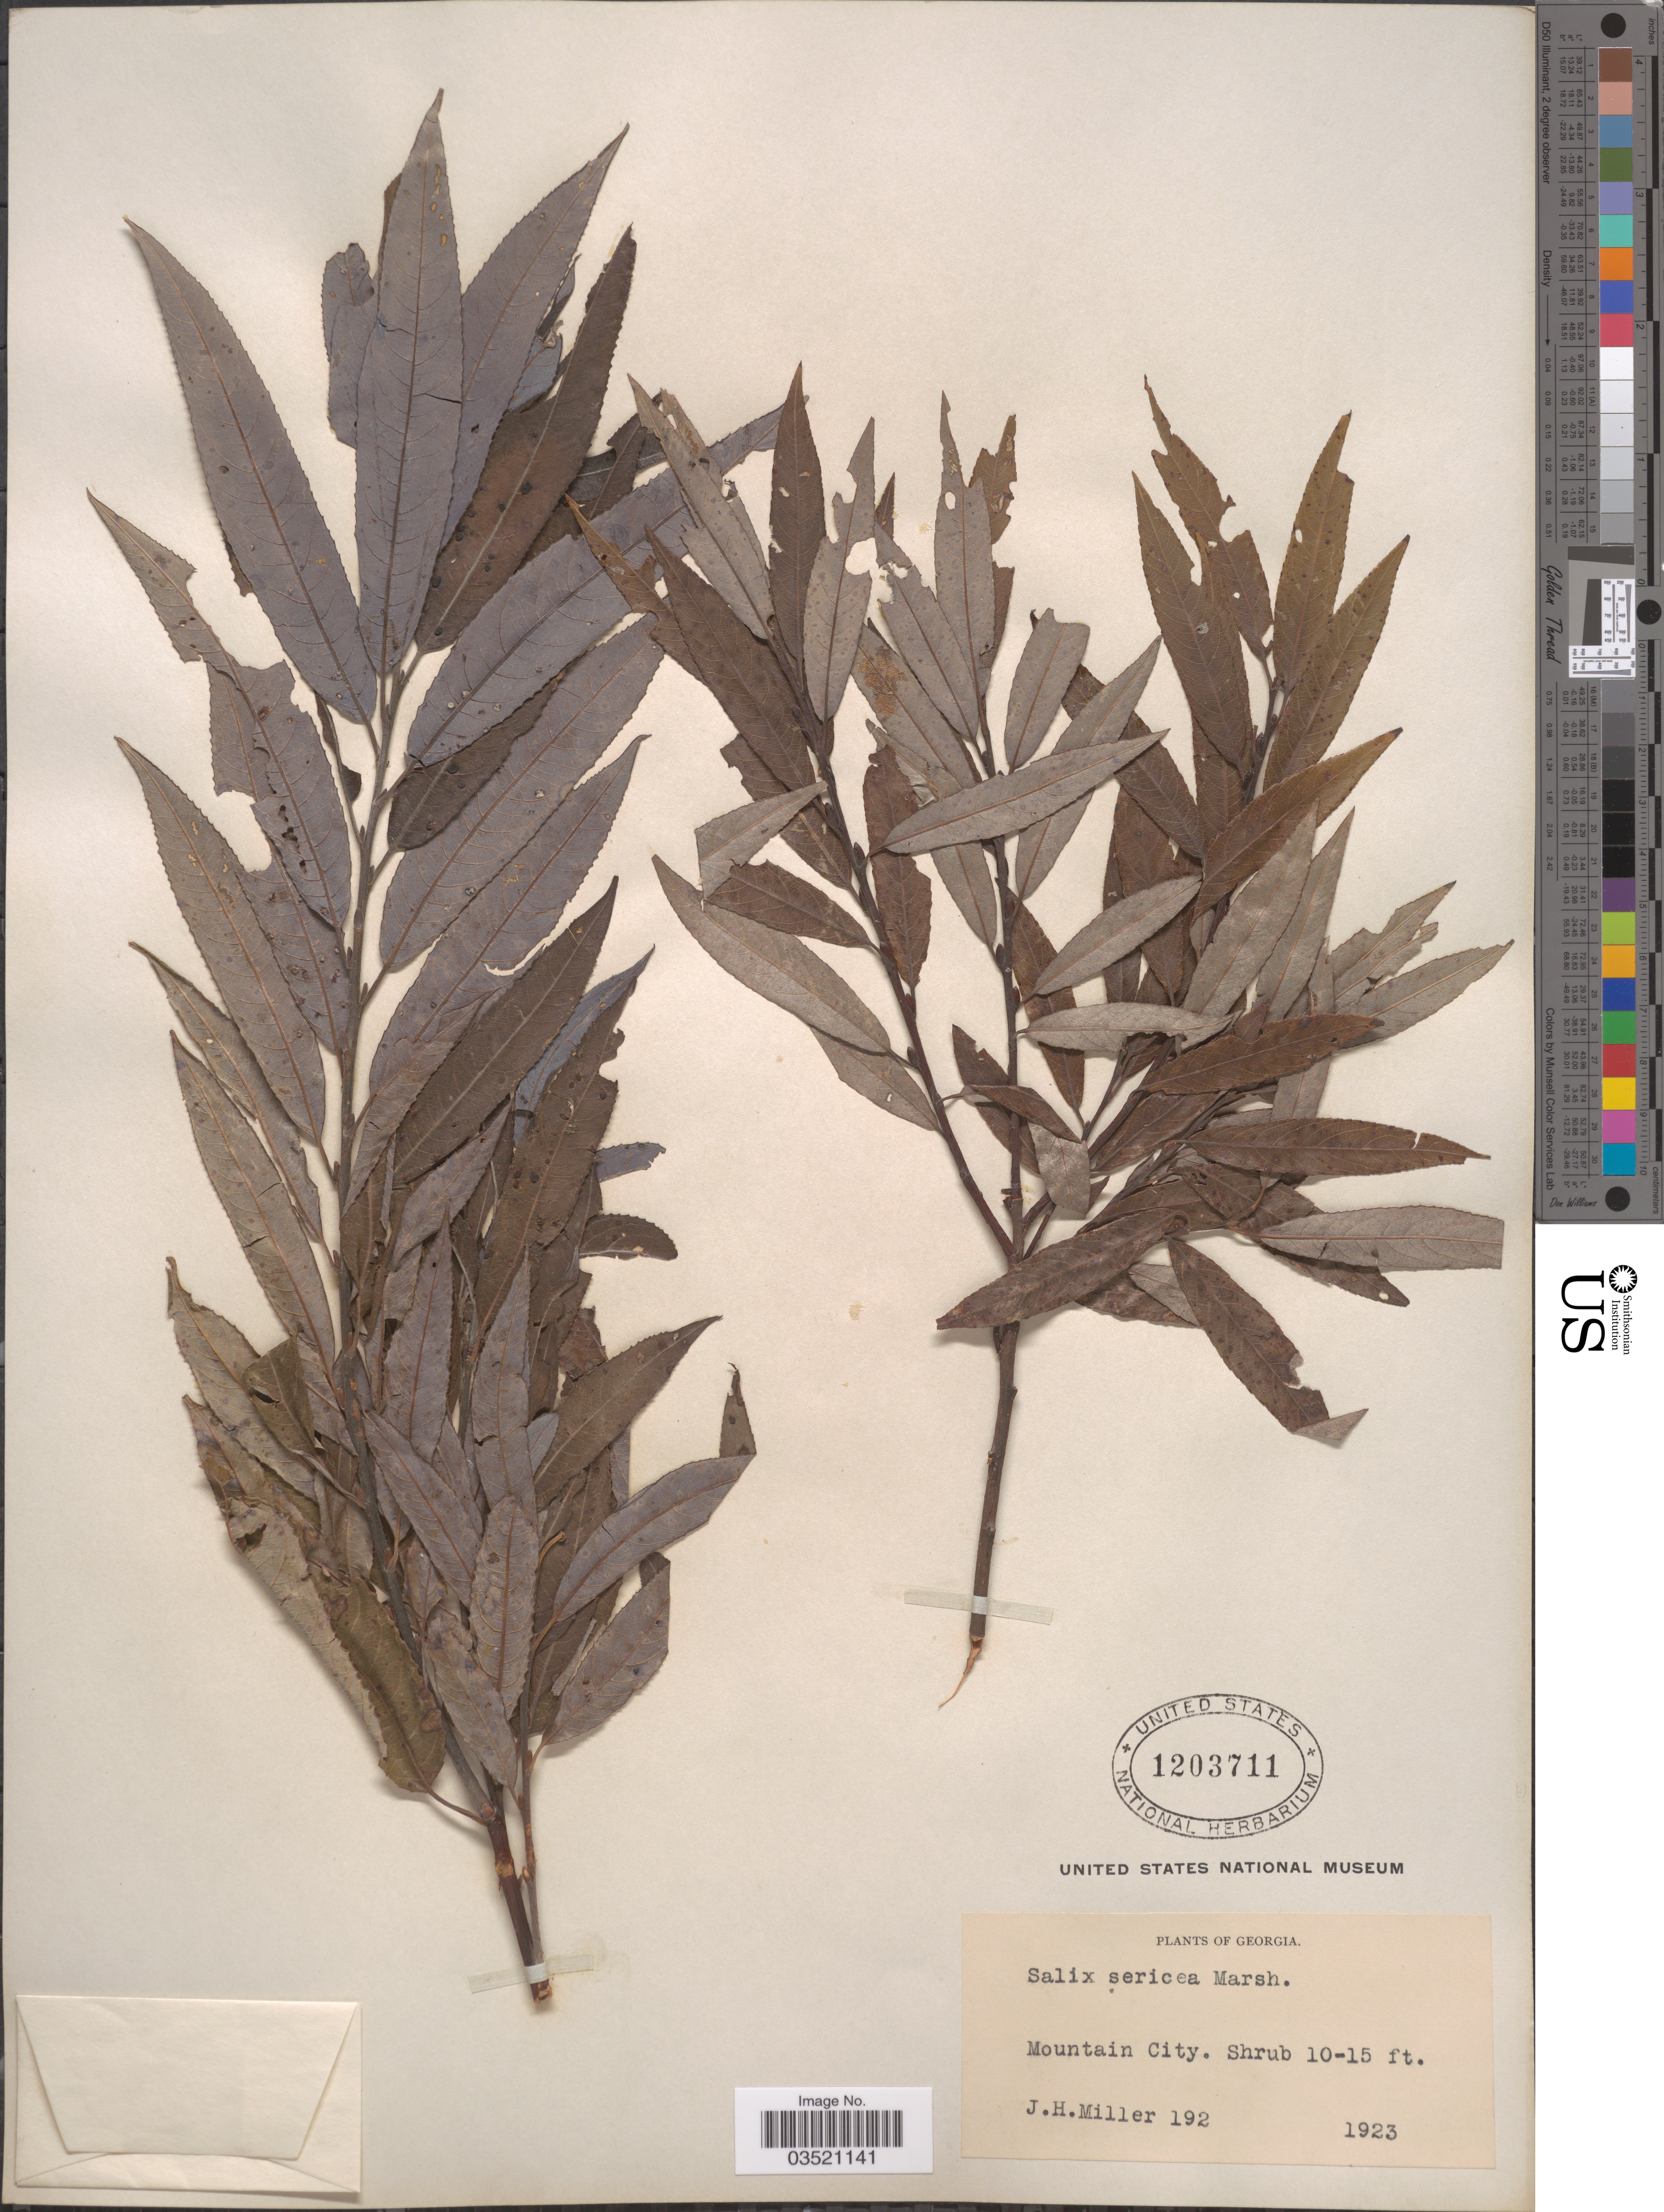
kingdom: Plantae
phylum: Tracheophyta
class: Magnoliopsida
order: Malpighiales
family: Salicaceae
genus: Salix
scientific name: Salix sericea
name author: Marshall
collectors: J. H. Miller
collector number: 192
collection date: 1932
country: United States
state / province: Georgia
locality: Mountain City.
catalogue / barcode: US 1203711